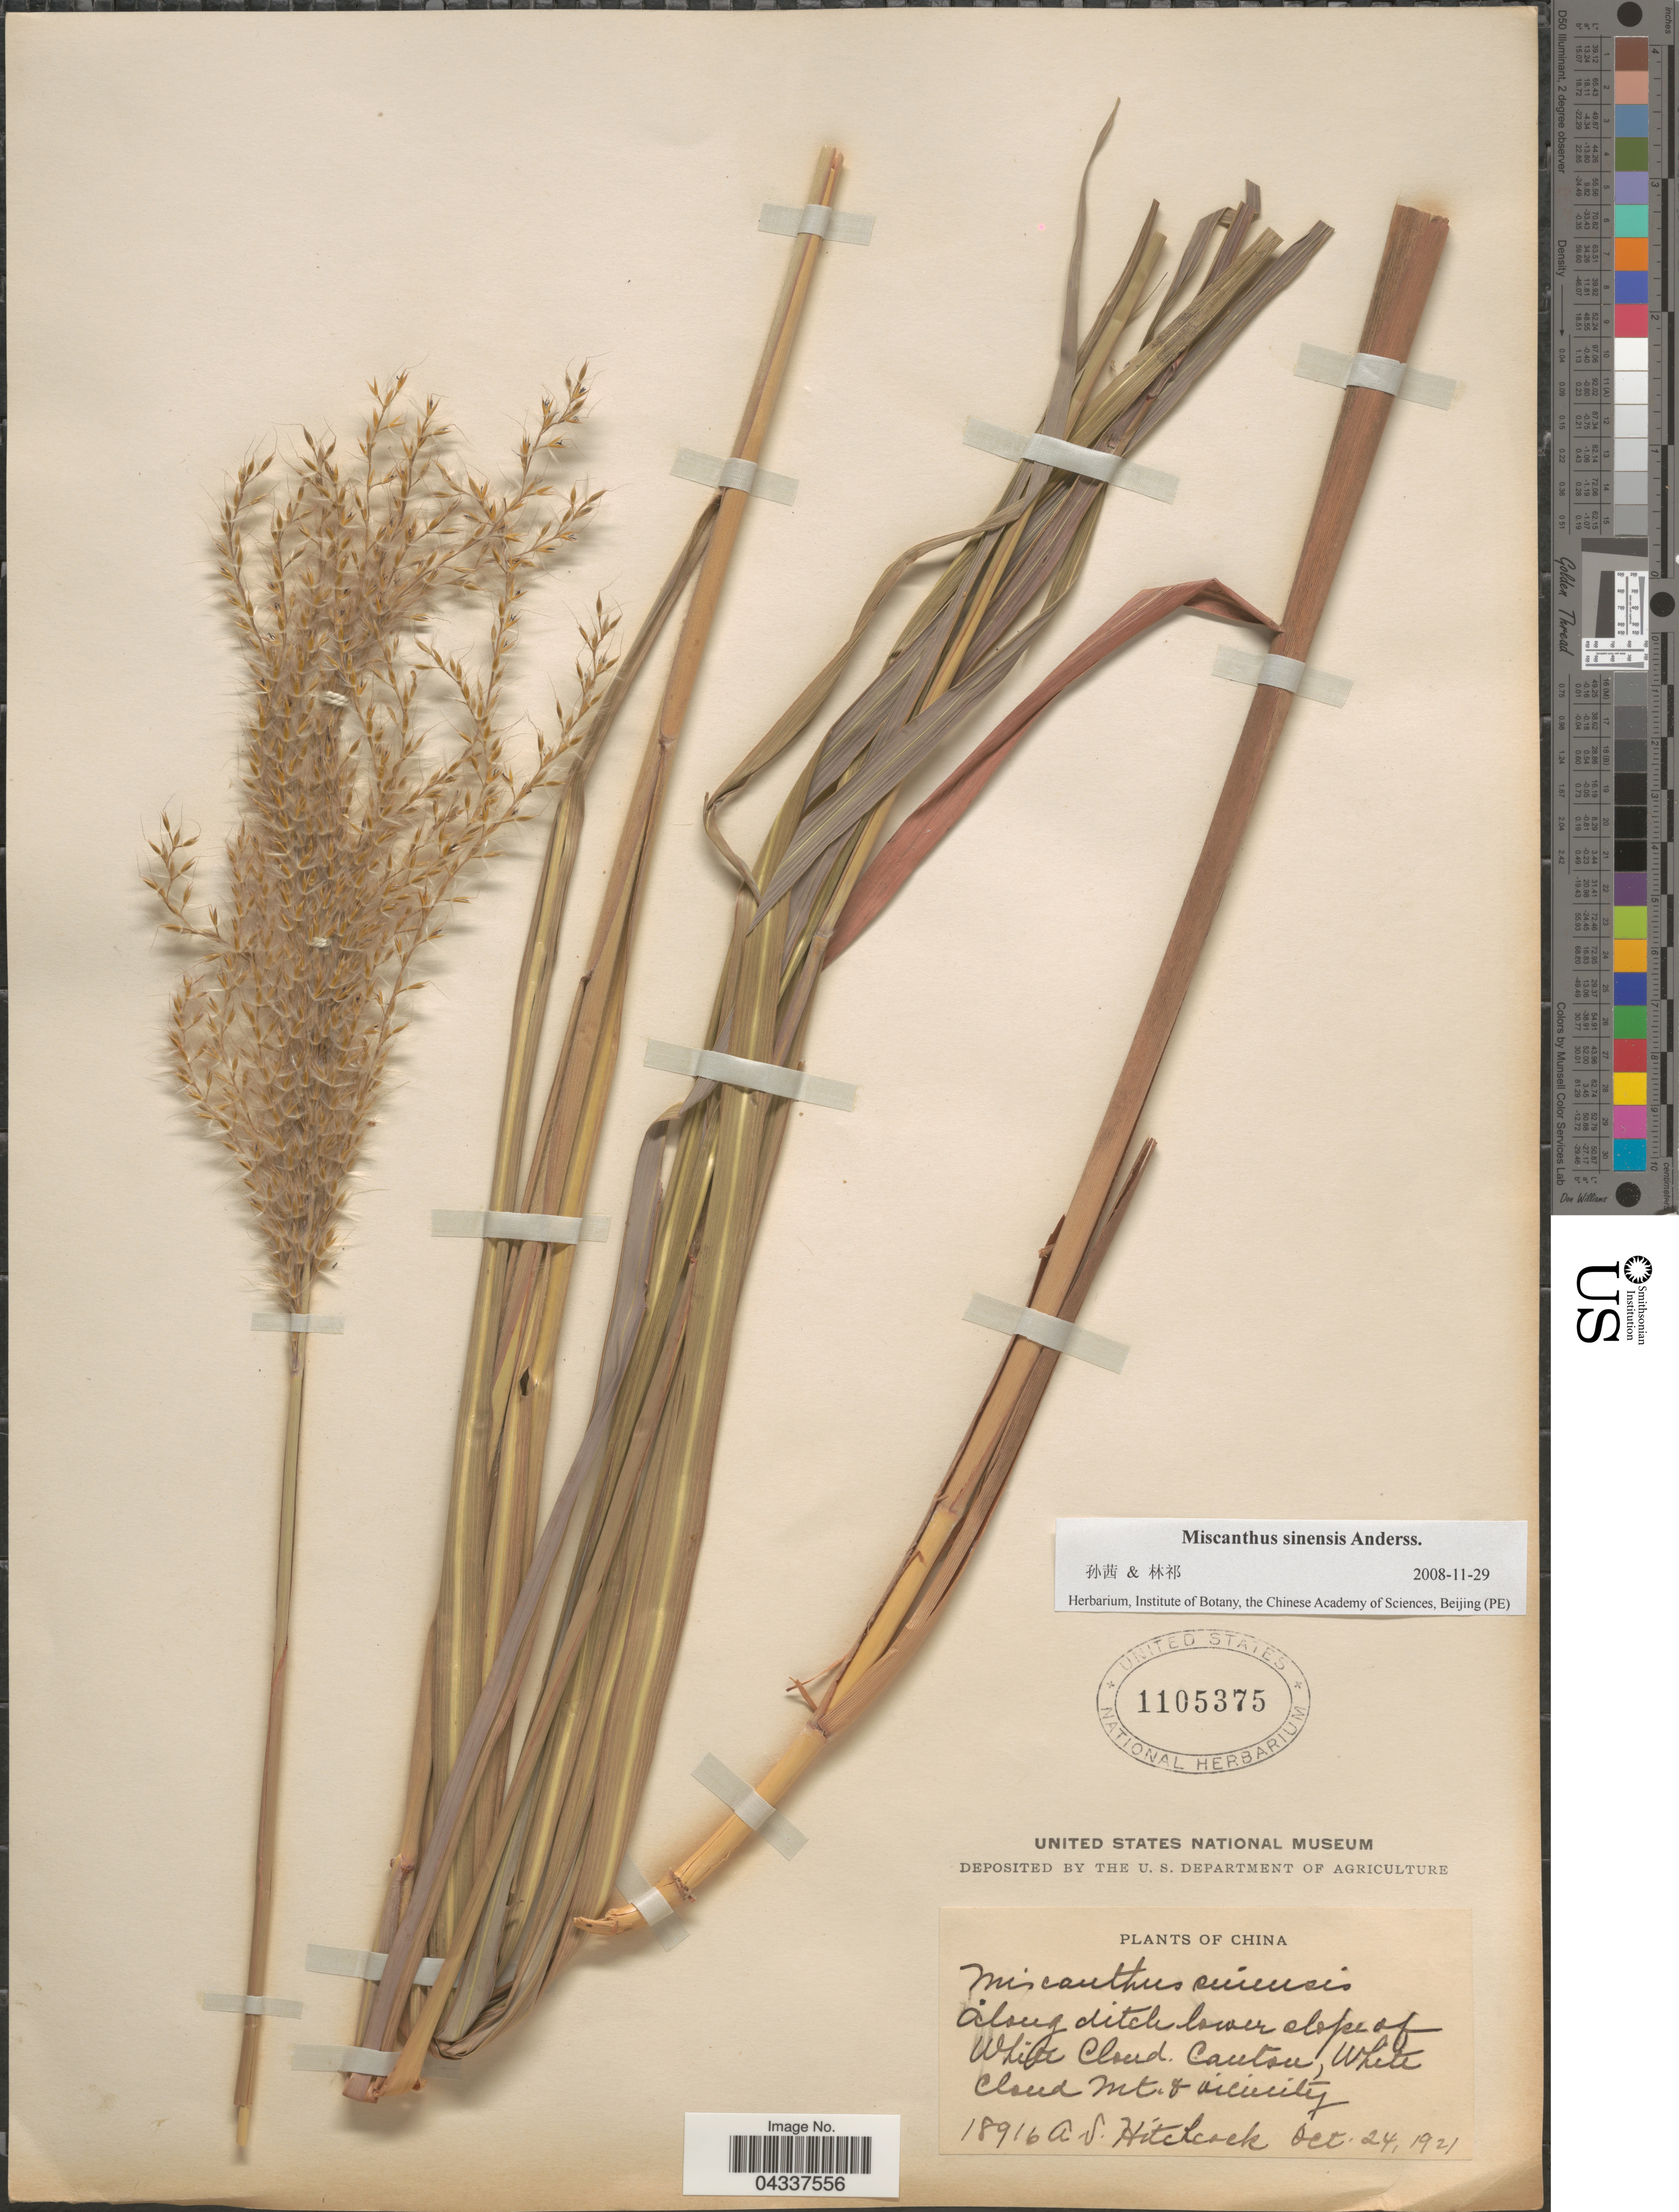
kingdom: Plantae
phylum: Tracheophyta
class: Liliopsida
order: Poales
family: Poaceae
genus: Miscanthus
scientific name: Miscanthus sinensis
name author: Andersson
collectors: A. S. Hitchcock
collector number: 18916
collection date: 1921-10-24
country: China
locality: Along ditch lower slope of White Cloud. Canton, White Cloud Mt. & vicinity.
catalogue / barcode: US 1105375